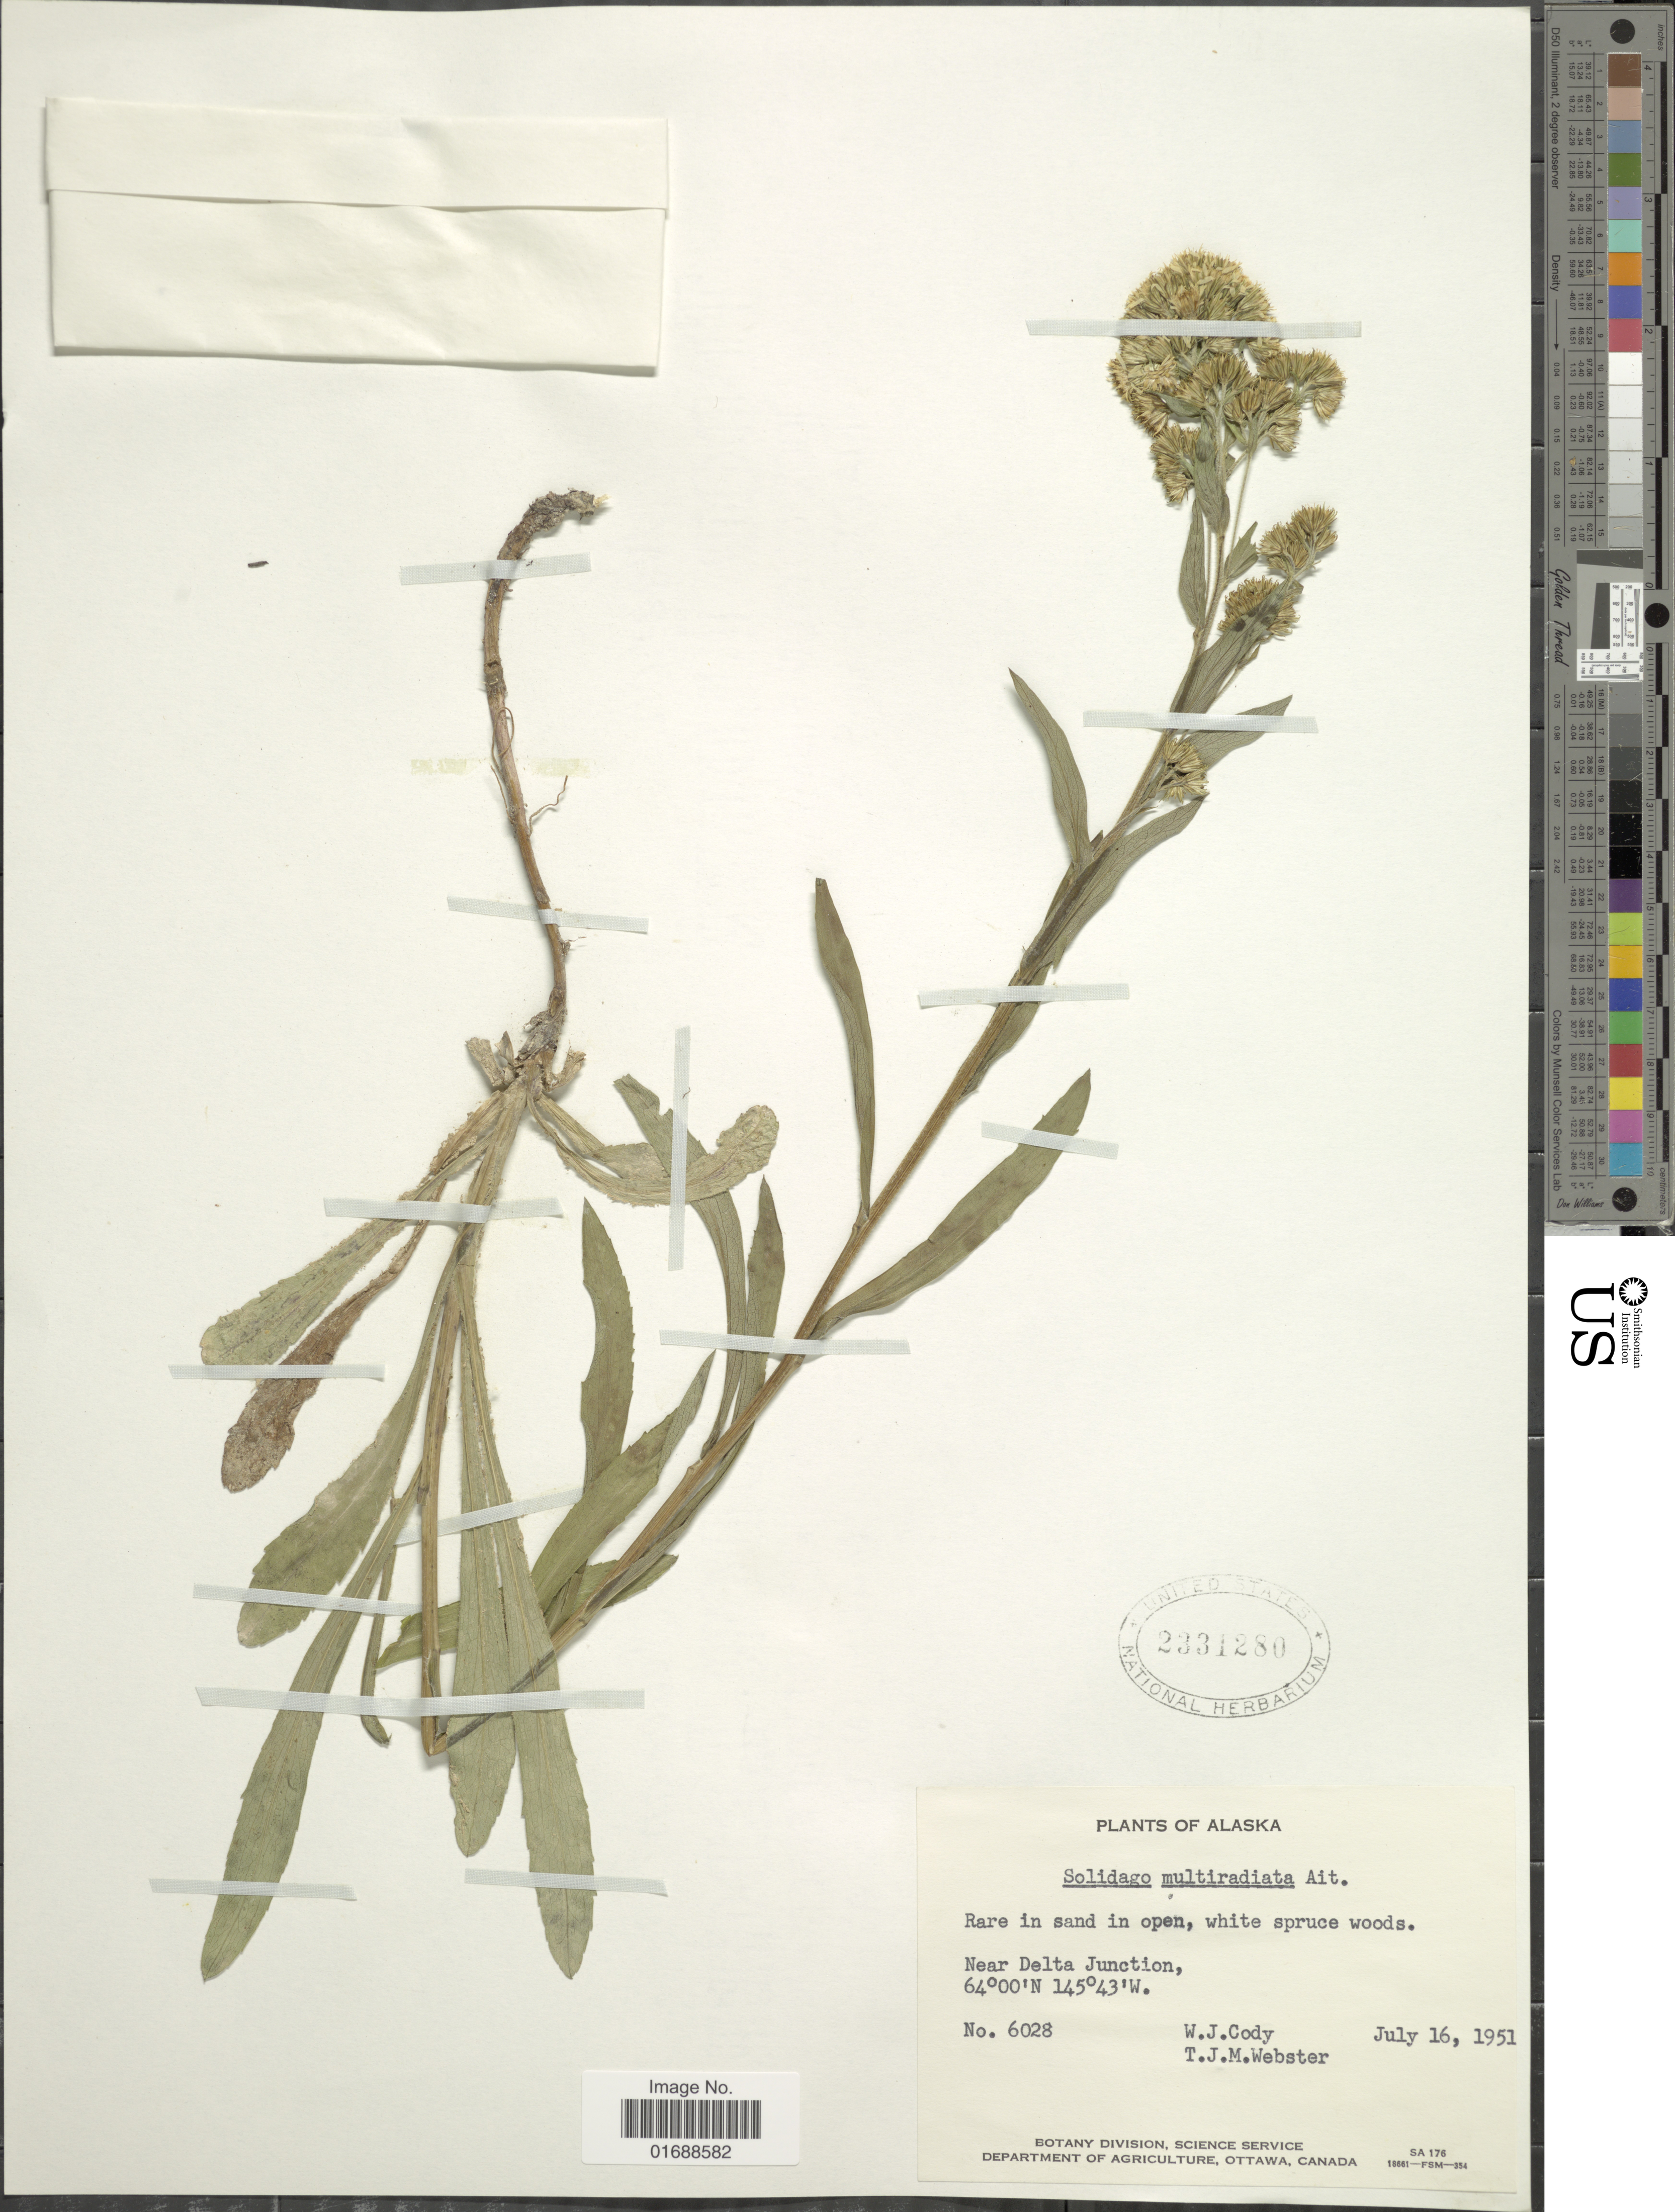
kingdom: Plantae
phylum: Tracheophyta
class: Magnoliopsida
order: Asterales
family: Asteraceae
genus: Solidago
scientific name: Solidago multiradiata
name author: Aiton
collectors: W. Cody & T. J. Webster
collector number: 6028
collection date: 1951-07-16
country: United States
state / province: Alaska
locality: Near Delta Junction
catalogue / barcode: US 2331280